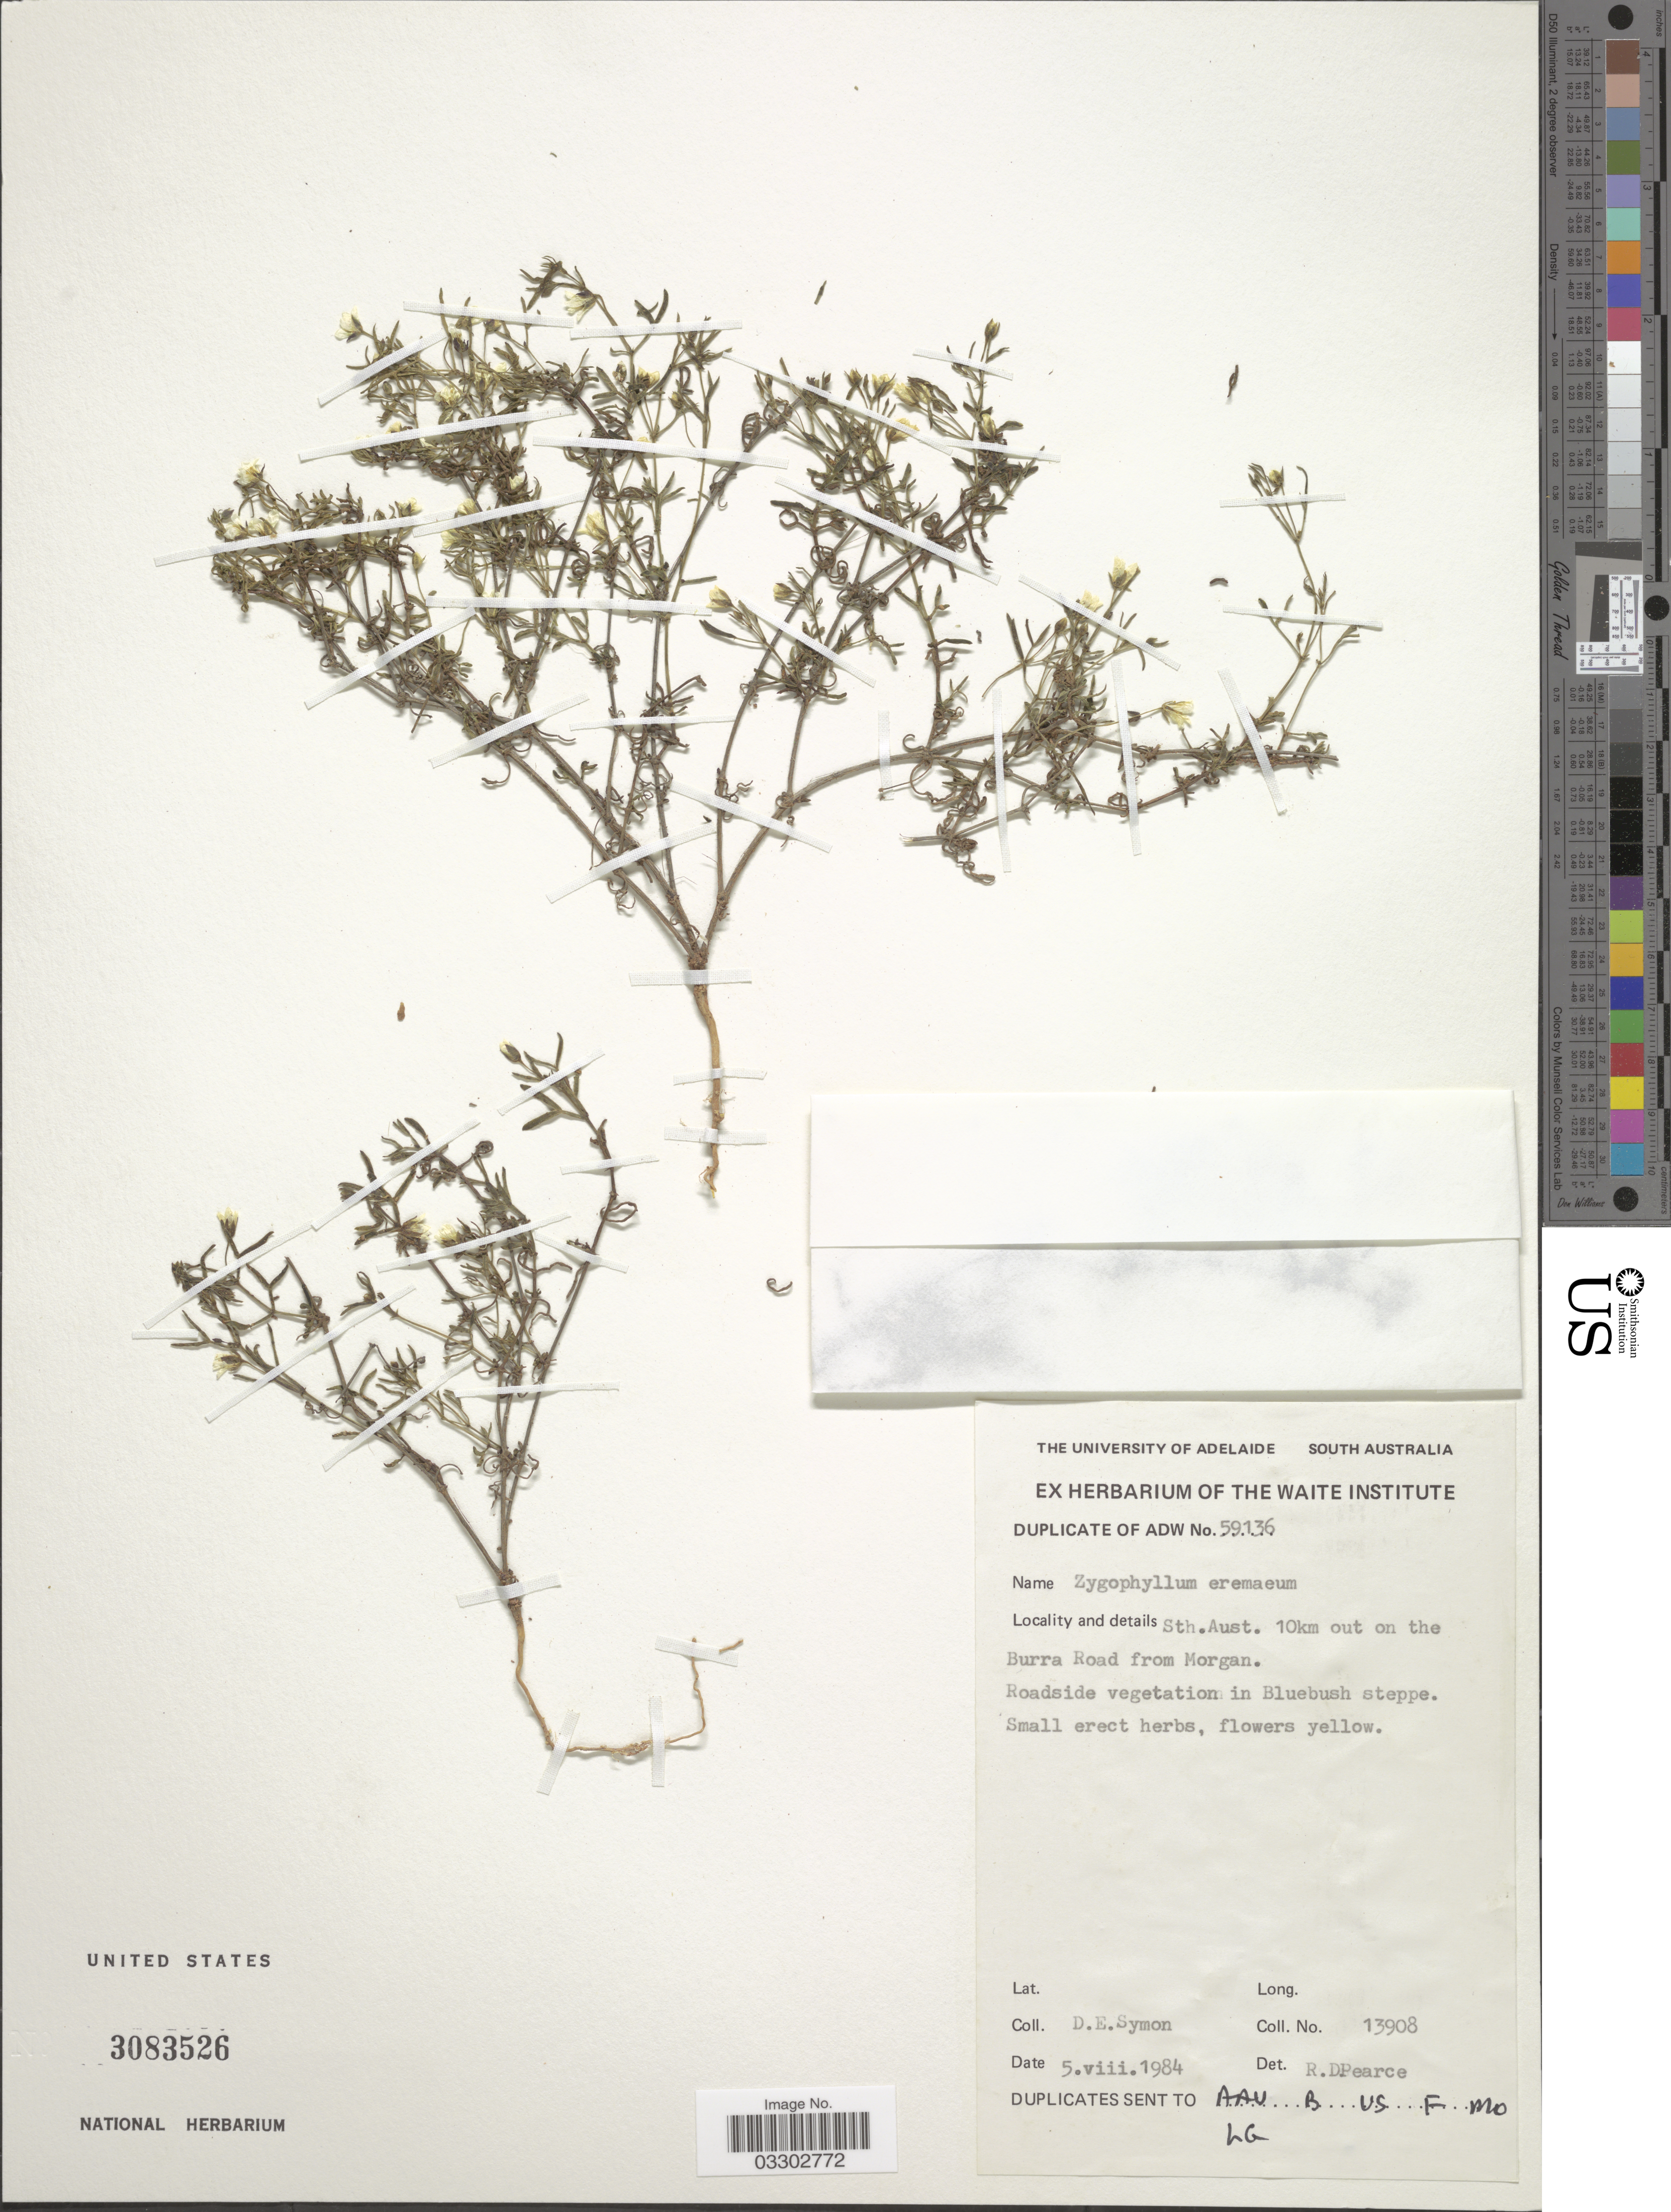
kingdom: Plantae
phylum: Tracheophyta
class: Magnoliopsida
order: Zygophyllales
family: Zygophyllaceae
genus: Roepera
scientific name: Roepera eremaea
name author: (Diels) Beier & Thulin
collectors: D. Symon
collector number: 13908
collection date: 1984-08-05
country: Australia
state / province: South Australia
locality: Sth.Aust. 10km out on the Burra Road from Morgan.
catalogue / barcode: US 3083526